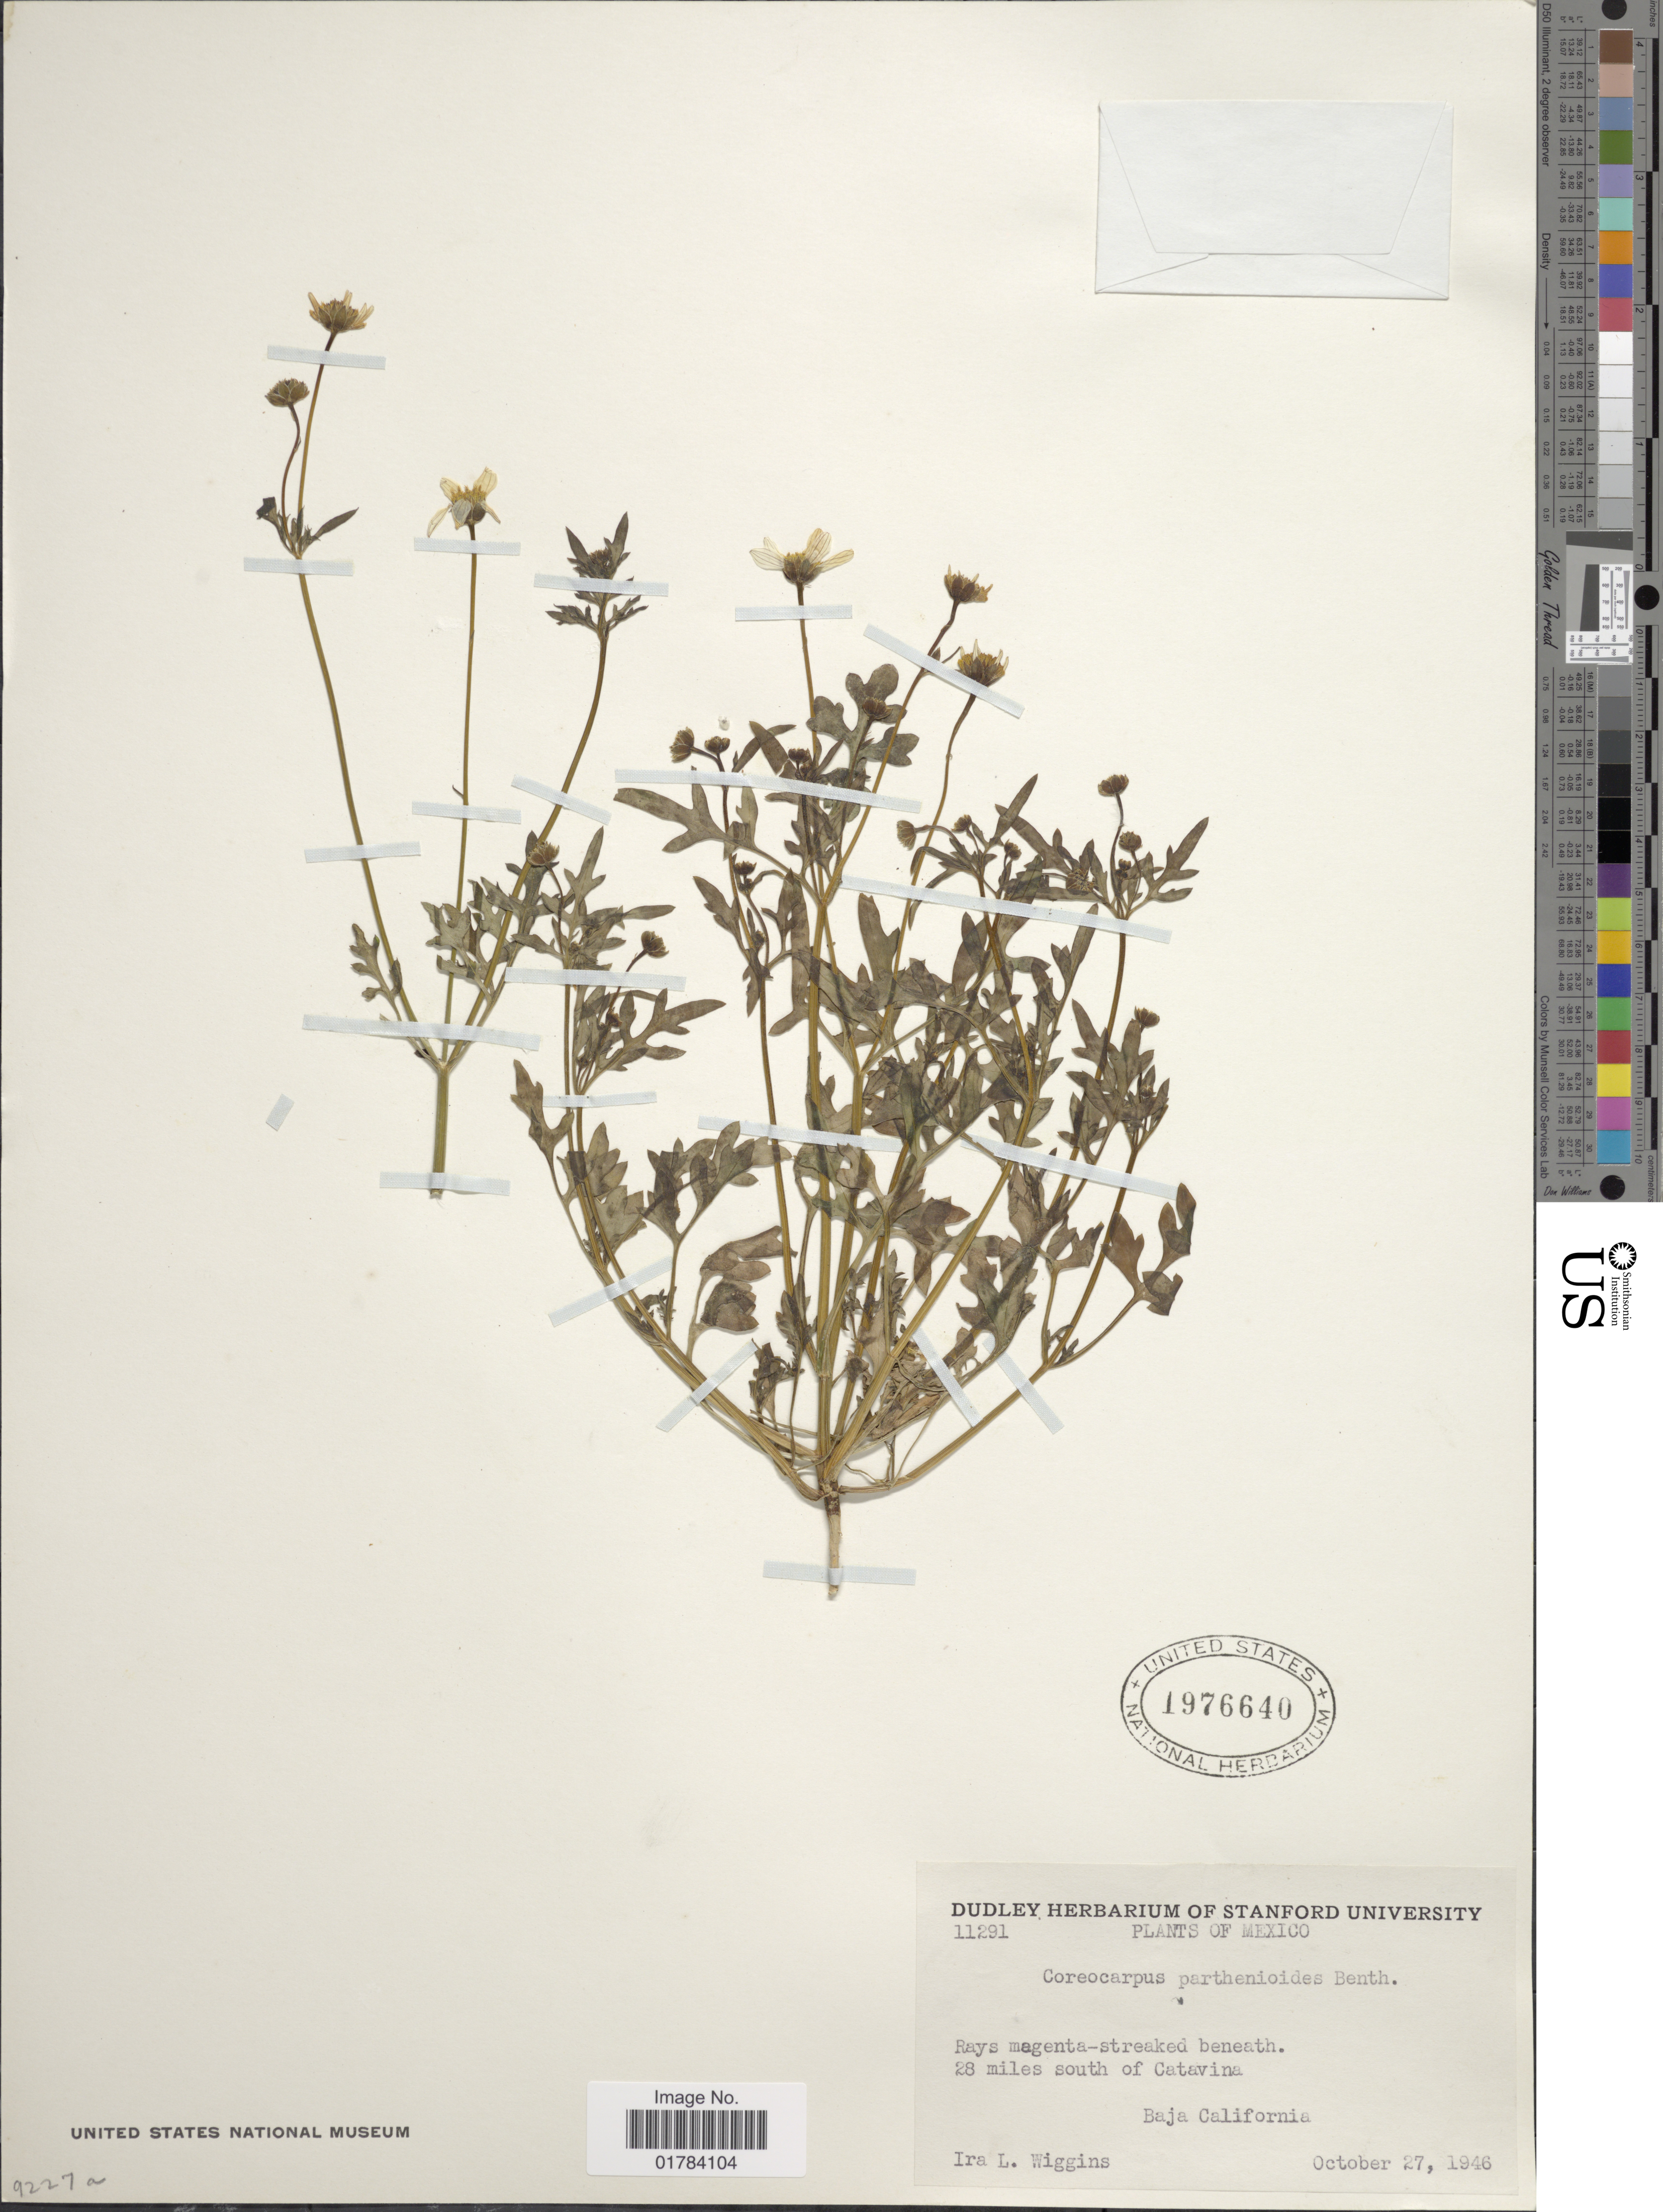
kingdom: Plantae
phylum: Tracheophyta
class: Magnoliopsida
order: Asterales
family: Asteraceae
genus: Coreocarpus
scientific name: Coreocarpus parthenioides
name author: Benth.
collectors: I. L. Wiggins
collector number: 11291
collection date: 1946-10-27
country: Mexico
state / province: Baja California Sur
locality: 28 miles south of Catavina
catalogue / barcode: US 1976640